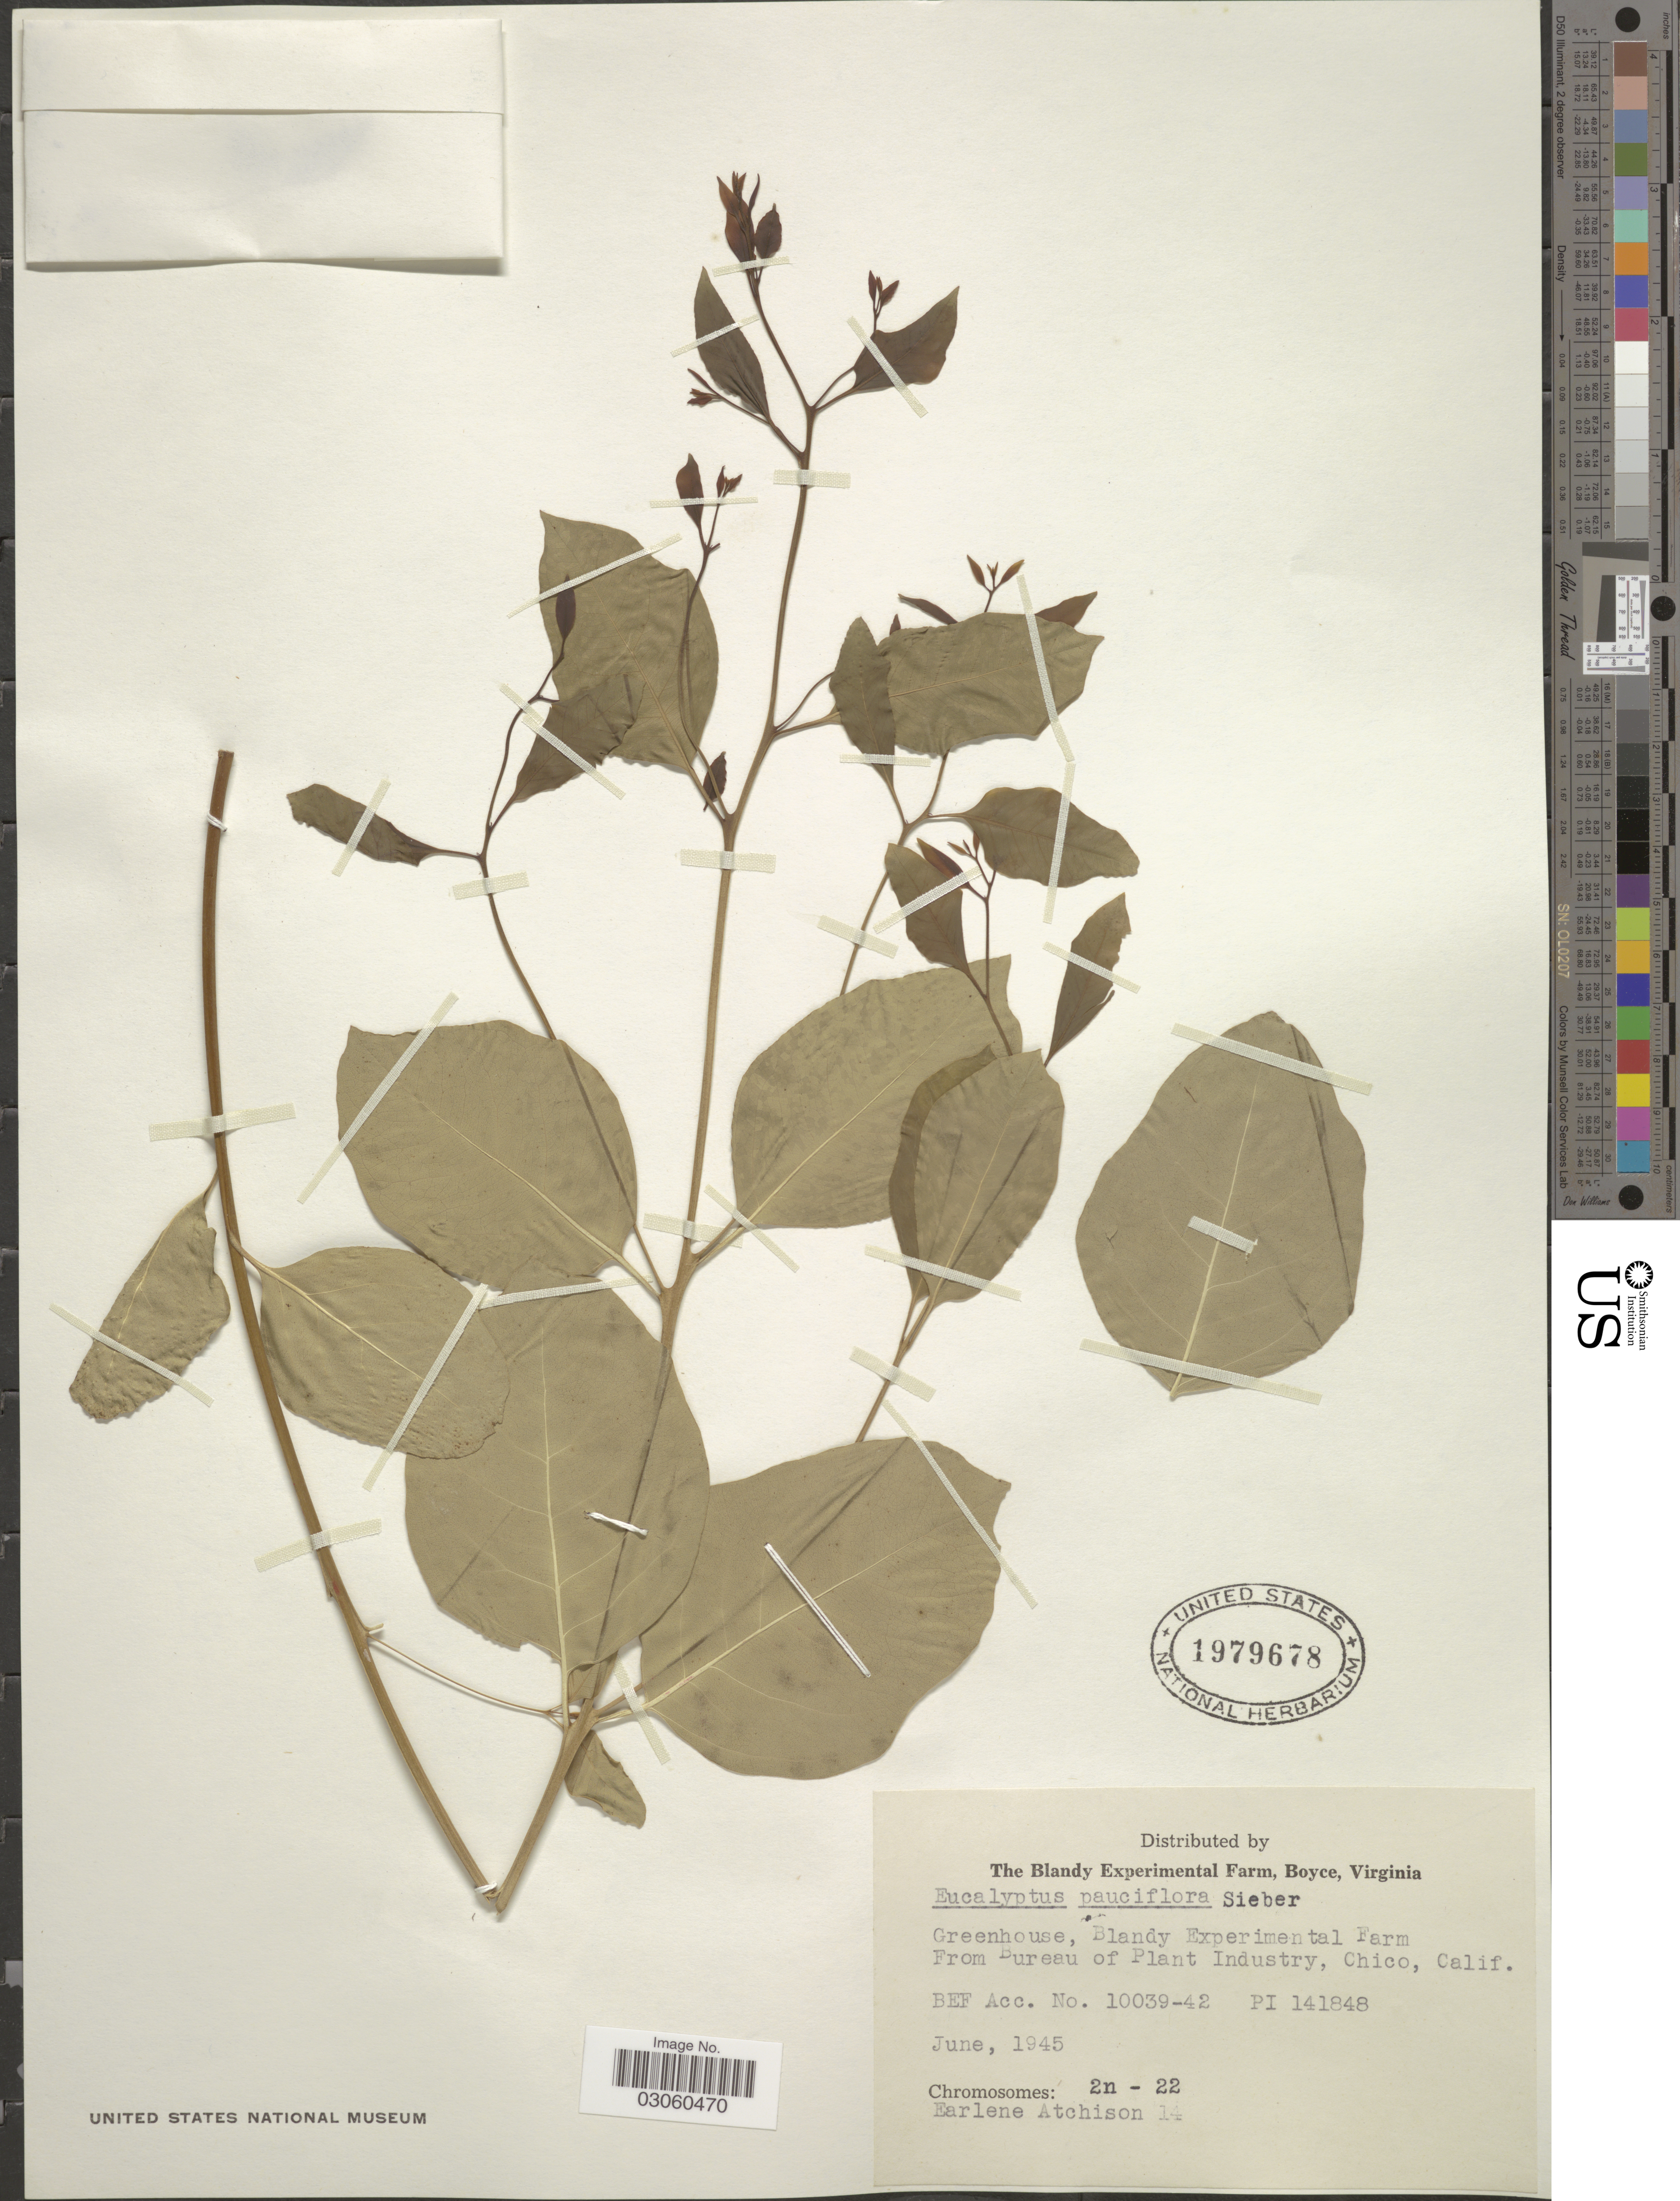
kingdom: Plantae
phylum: Tracheophyta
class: Magnoliopsida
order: Myrtales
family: Myrtaceae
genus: Eucalyptus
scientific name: Eucalyptus pauciflora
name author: Sieber ex Spreng.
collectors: E. Atchison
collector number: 14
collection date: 1945-06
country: United States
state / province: Virginia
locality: The Blandy Experimental Farm, Boyce, Virginia.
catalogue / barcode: US 1979678